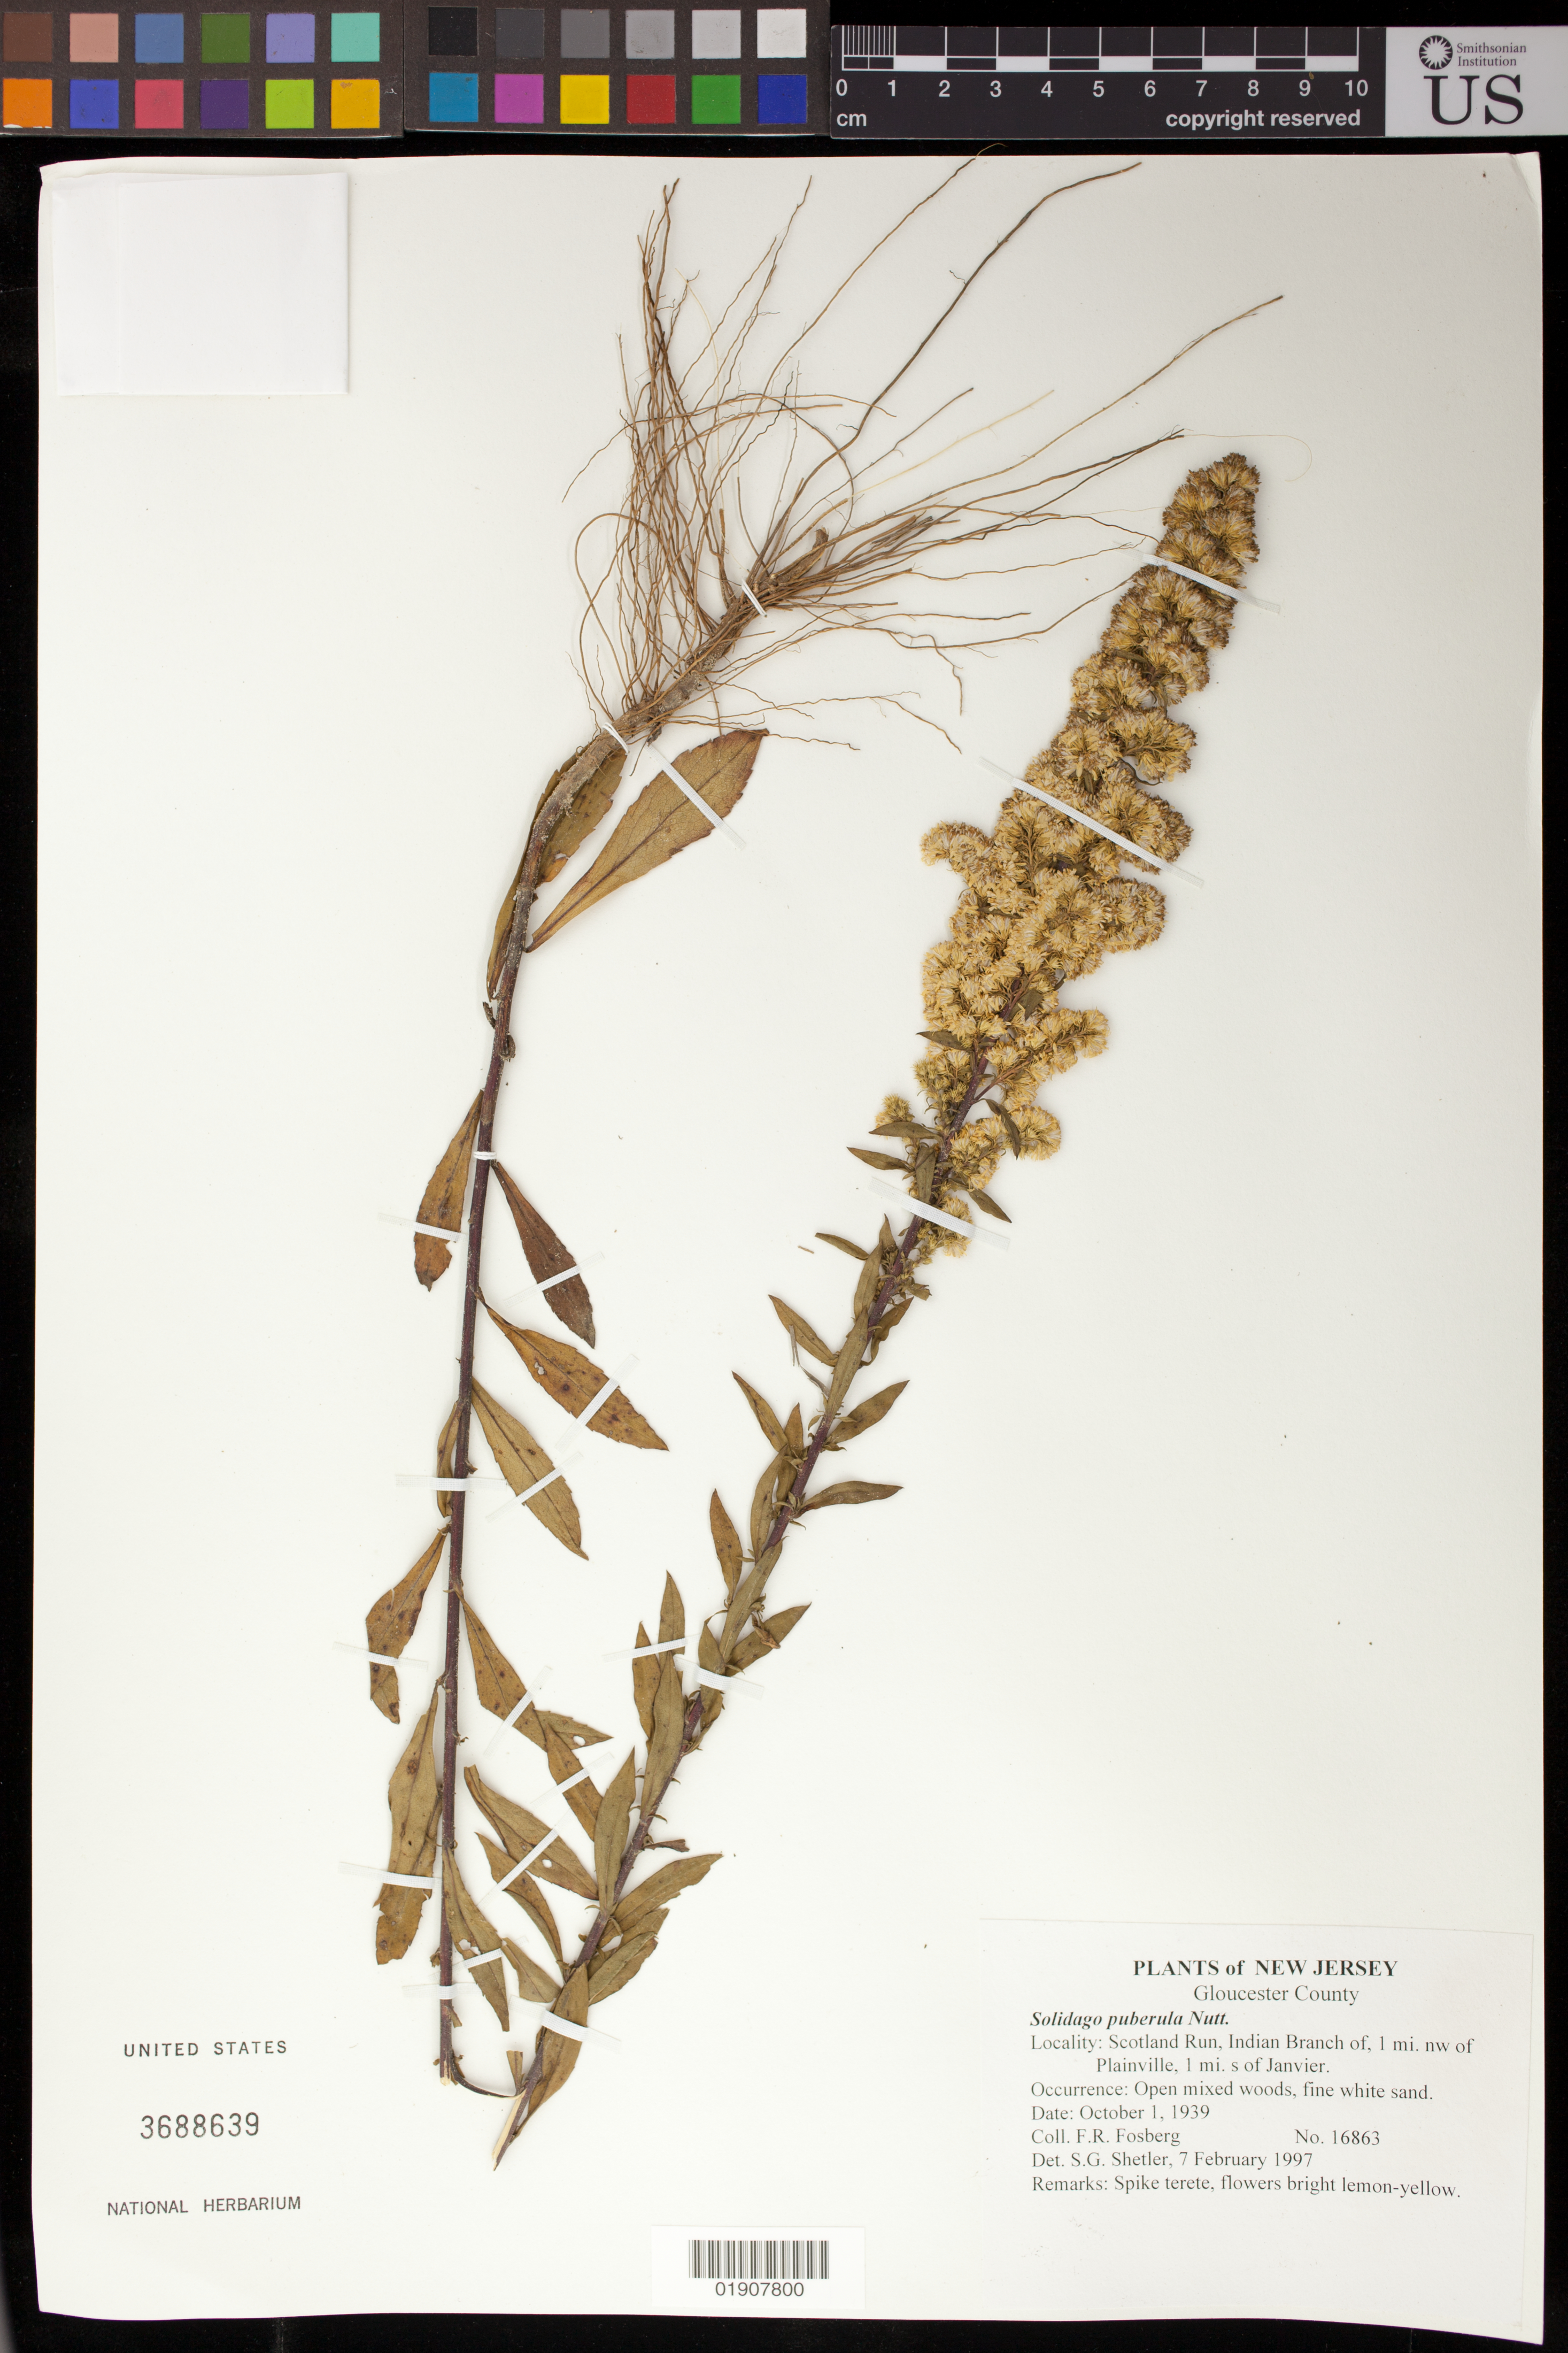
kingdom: Plantae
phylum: Tracheophyta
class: Magnoliopsida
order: Asterales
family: Asteraceae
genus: Solidago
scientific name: Solidago puberula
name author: Nutt.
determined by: Shetler, Stanwyn G., (US), NMNH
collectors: F. R. Fosberg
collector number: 16863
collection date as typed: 01 Oct 1939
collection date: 1939-10-01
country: United States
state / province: New Jersey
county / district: Gloucester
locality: Scotland Run, Indian Branch of, 1 mi. NW of Plainville, 1 mi. s of Janvier.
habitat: Open mixed woods, fine white sand.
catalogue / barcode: US 3688639